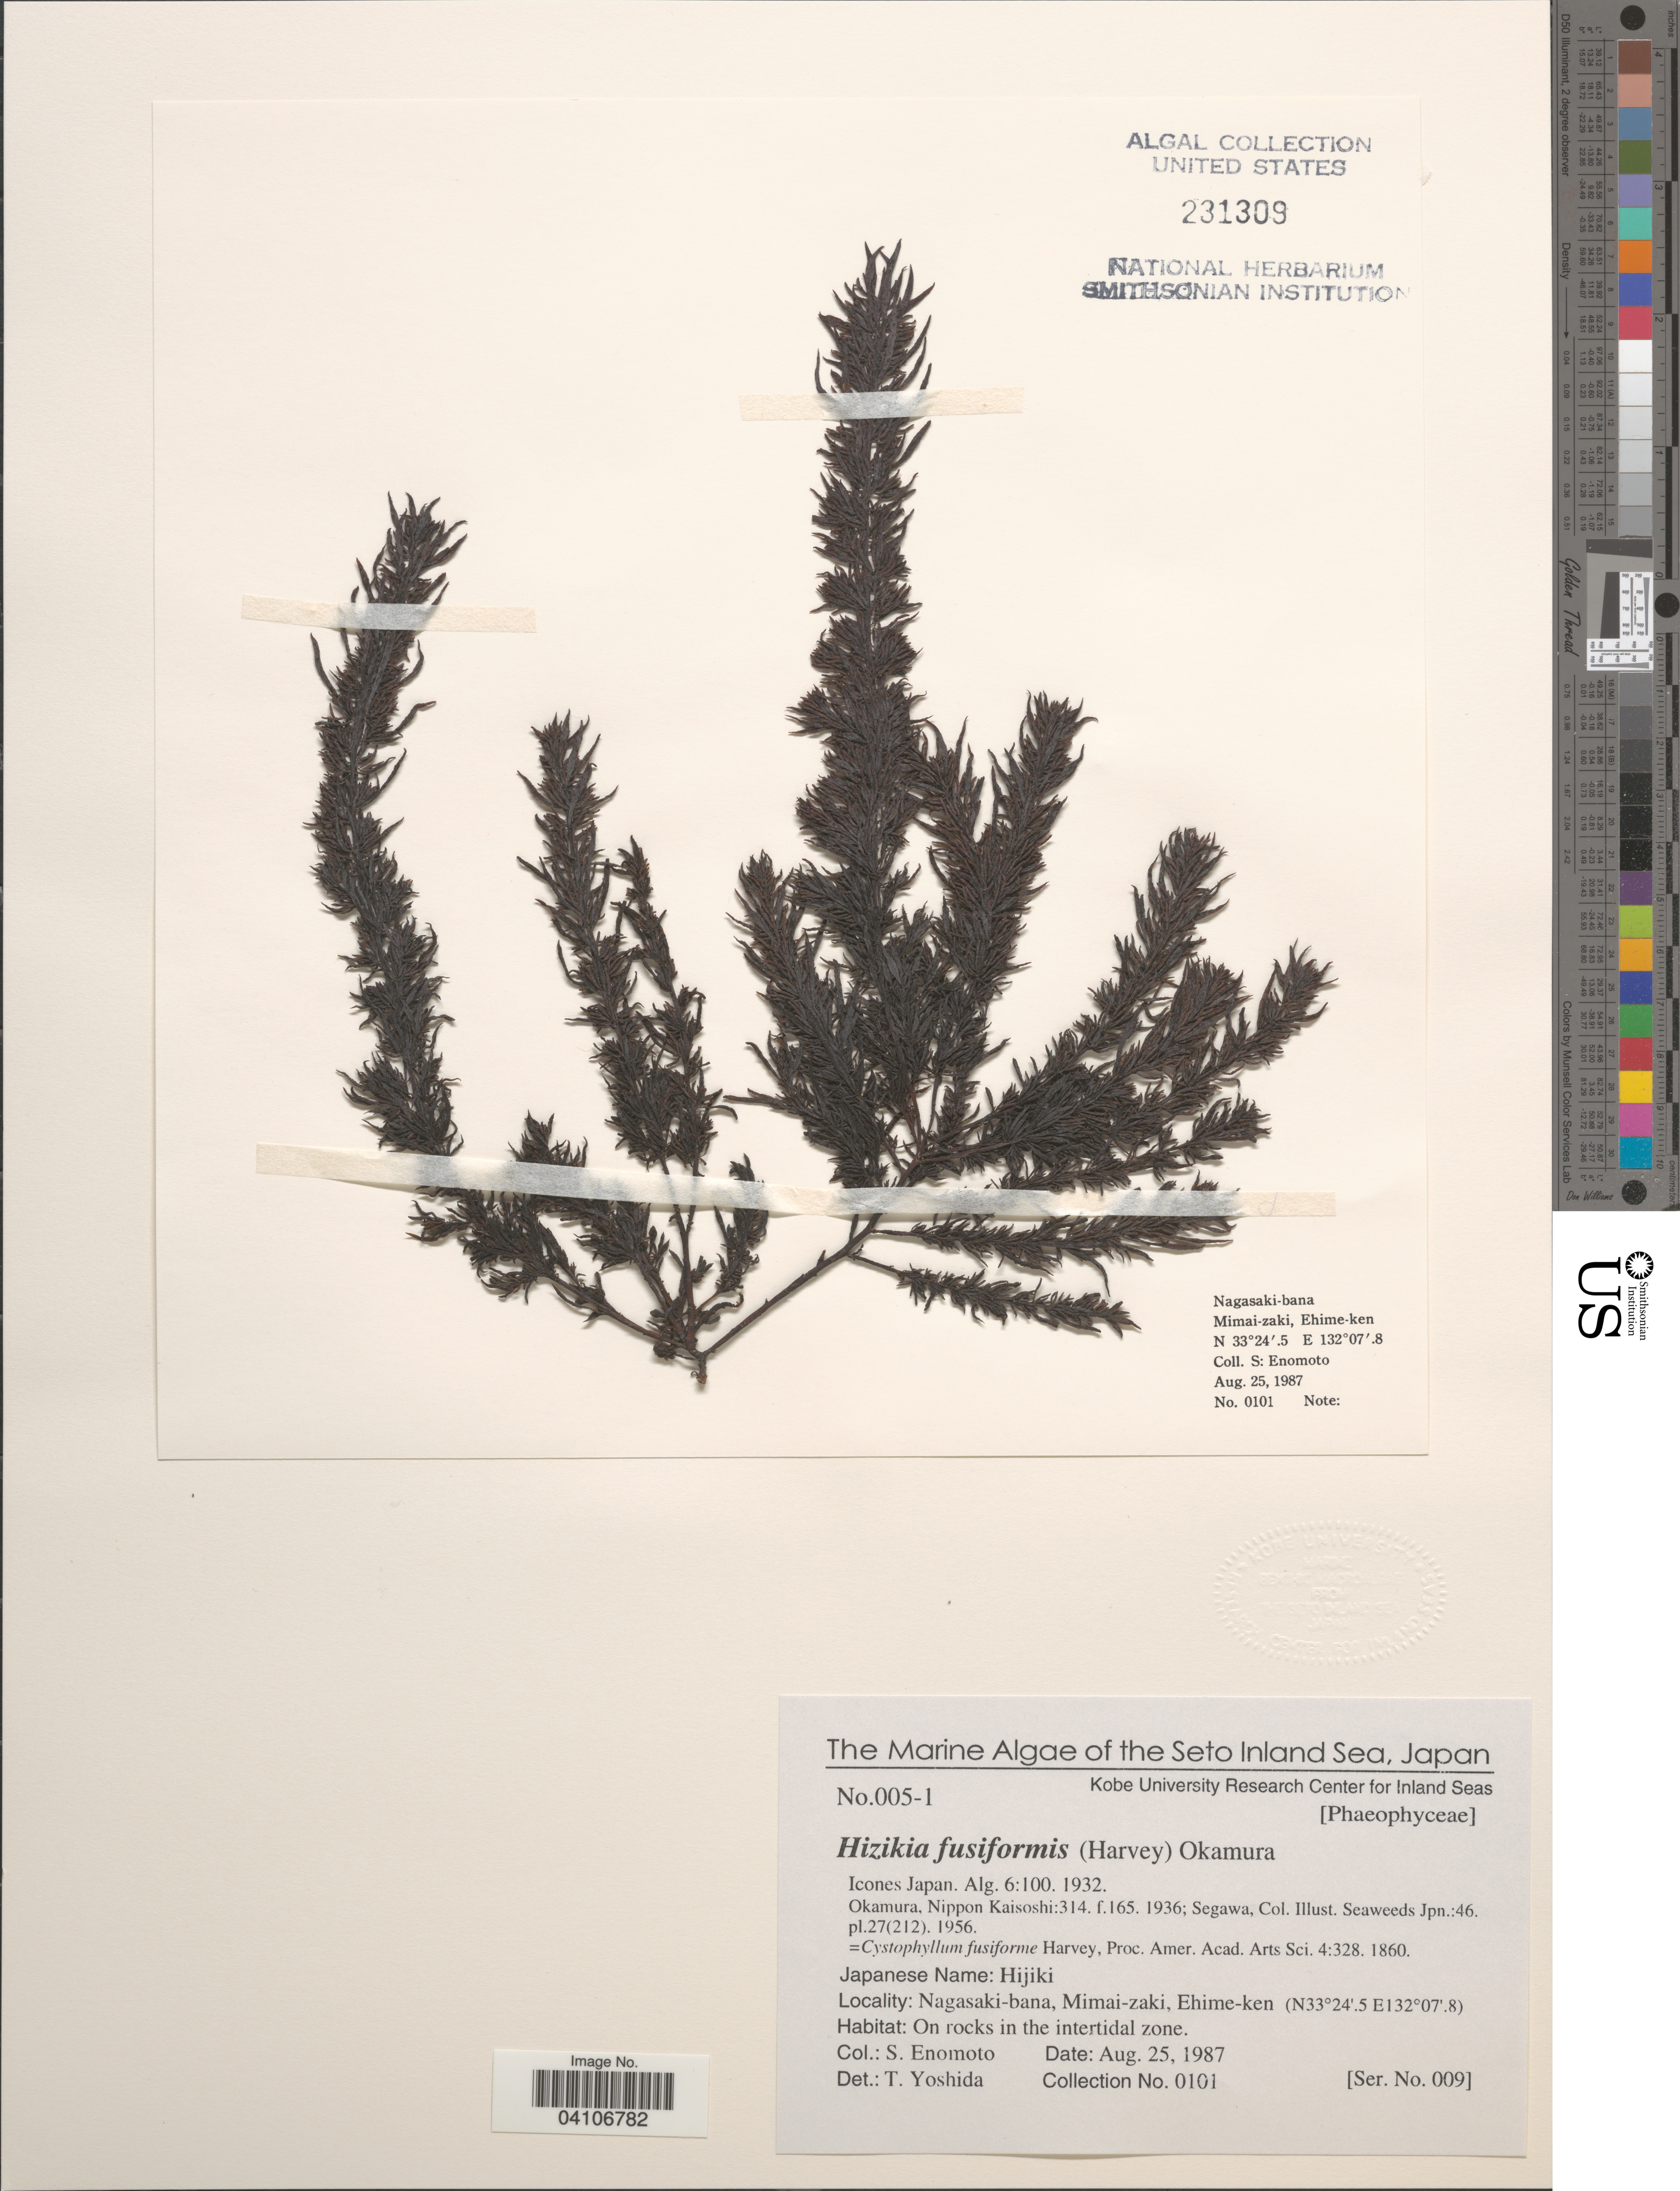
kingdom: Chromista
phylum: Ochrophyta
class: Phaeophyceae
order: Fucales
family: Sargassaceae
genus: Sargassum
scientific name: Sargassum fusiforme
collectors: S. Enomoto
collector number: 0101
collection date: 1987-08-25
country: Japan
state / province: Ehime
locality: The Seto Inland Sea. Nagasaki-bana, Mimai-zaki, Ehime-ken. On rocks in the intertidal zone.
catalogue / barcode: US 231309